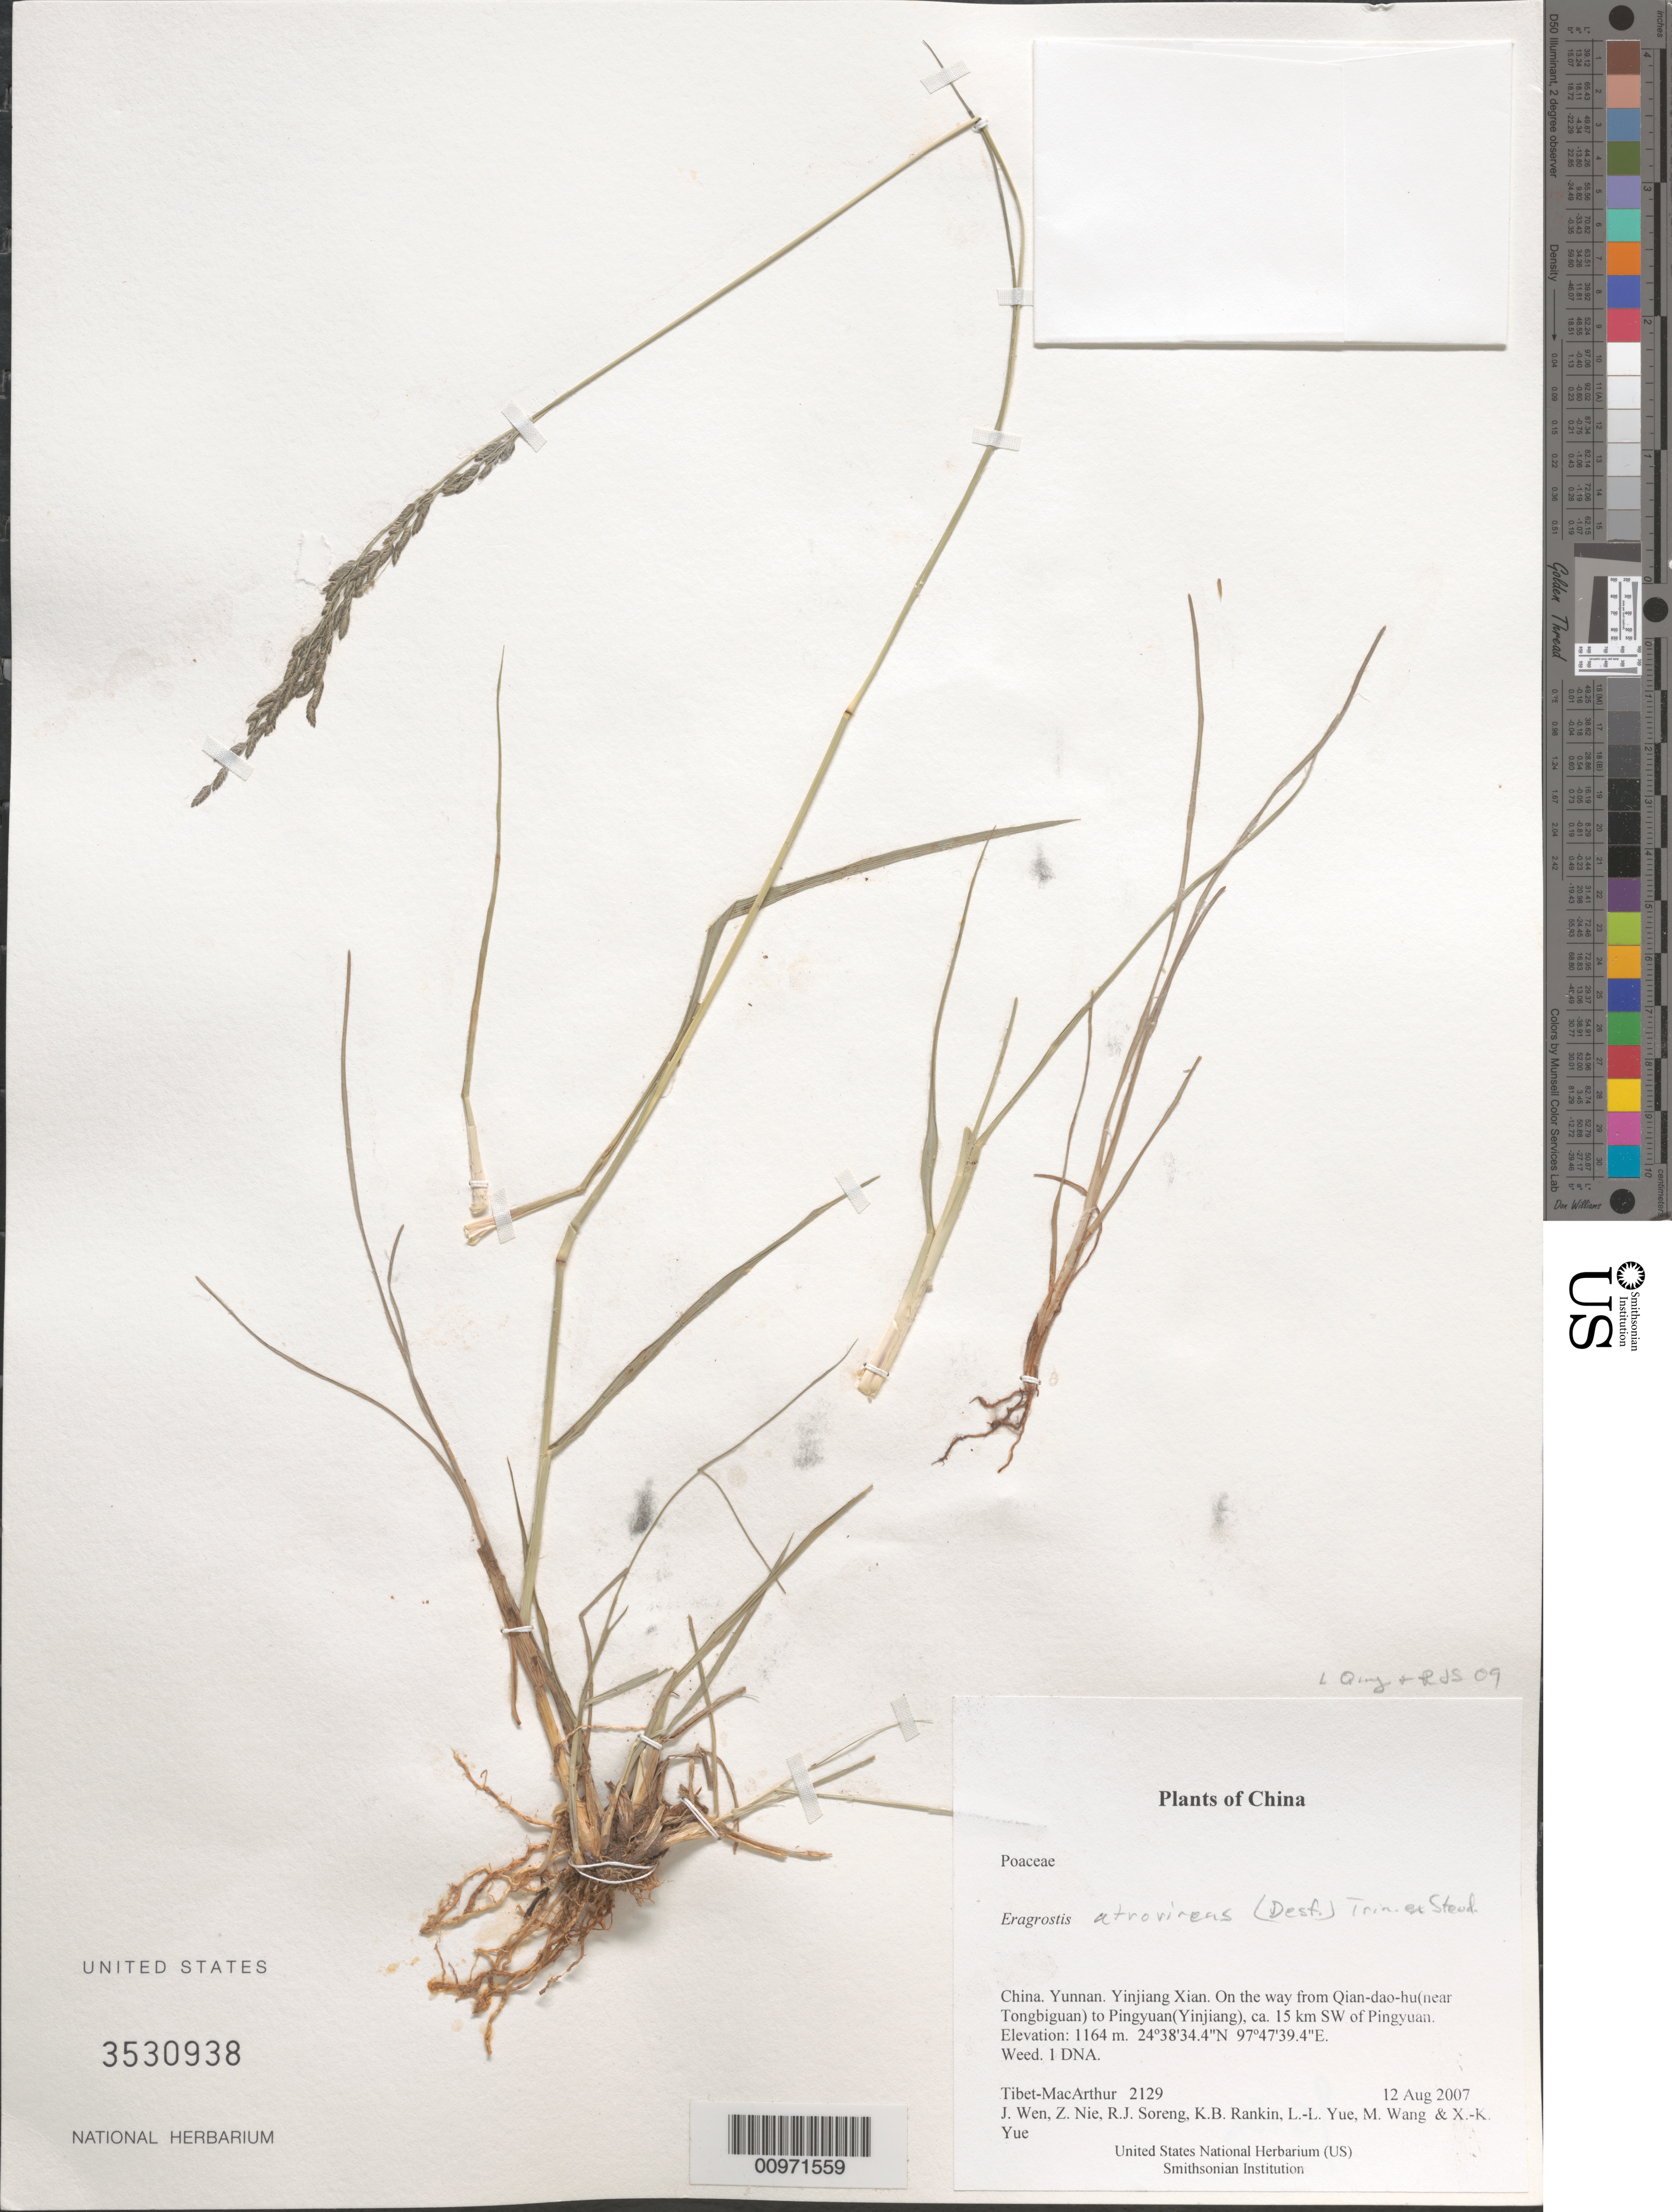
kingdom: Plantae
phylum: Tracheophyta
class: Liliopsida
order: Poales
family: Poaceae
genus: Eragrostis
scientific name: Eragrostis atrovirens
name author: Lange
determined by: Soreng, Robert J., Research Associate (BOT), Smithsonian Institution - National Museum of Natural History (UNITED STATES)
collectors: Tibet-MacArthur, J. Wen, Z. Nie, R. J. Soreng, K. Rankin, L. Yue, M. Wang & X. Yue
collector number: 2129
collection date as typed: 12 Aug 2007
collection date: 2007-08-12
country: China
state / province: Yunnan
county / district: Yinjiang Xian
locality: On the way from Qian-dao-hu(near Tongbiguan) to Pingyuan(Yinjiang), ca. 15 km SW of Pingyuan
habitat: Weed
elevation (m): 1164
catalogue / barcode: US 3530938